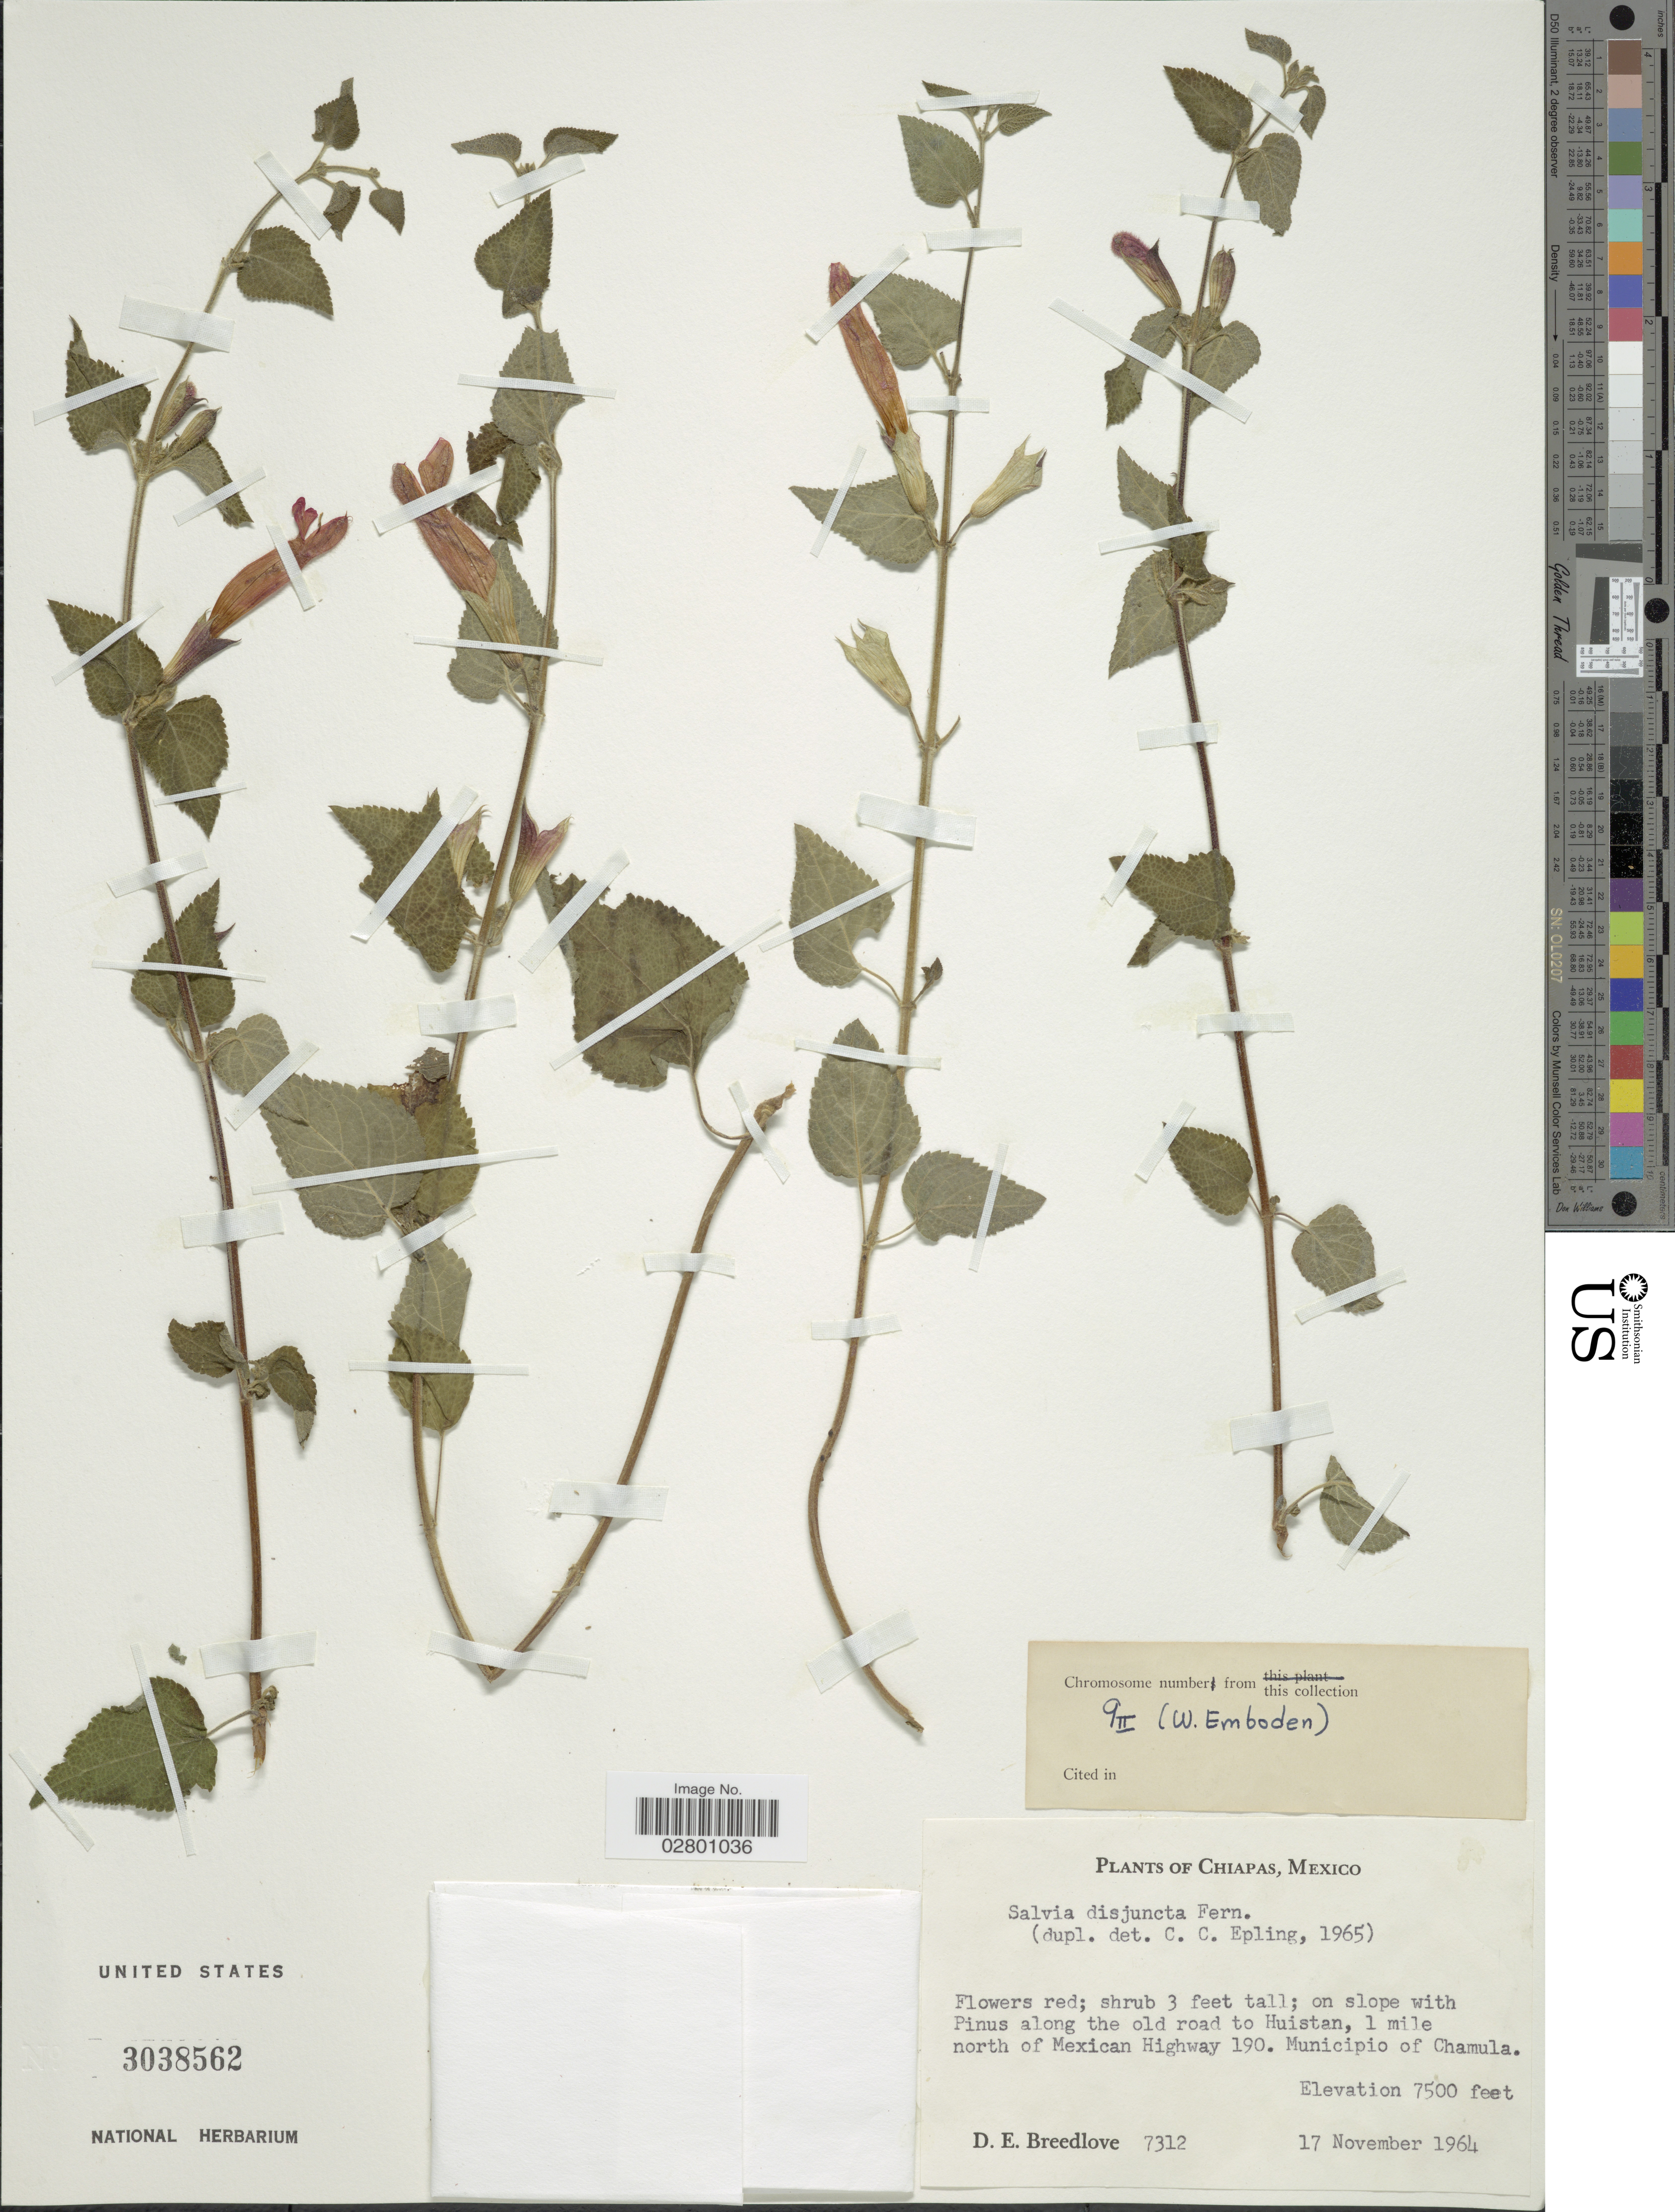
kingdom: Plantae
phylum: Tracheophyta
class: Magnoliopsida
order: Lamiales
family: Lamiaceae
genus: Salvia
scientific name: Salvia disjuncta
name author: Fernald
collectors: D. E. Breedlove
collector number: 7312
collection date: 1964-11-17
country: Mexico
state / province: Chiapas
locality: On slope with Pinus along the old road to Huistan, 1 mile north of Mexican Highway 190. Municipio of Chamula.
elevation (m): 2286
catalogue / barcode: US 3038562